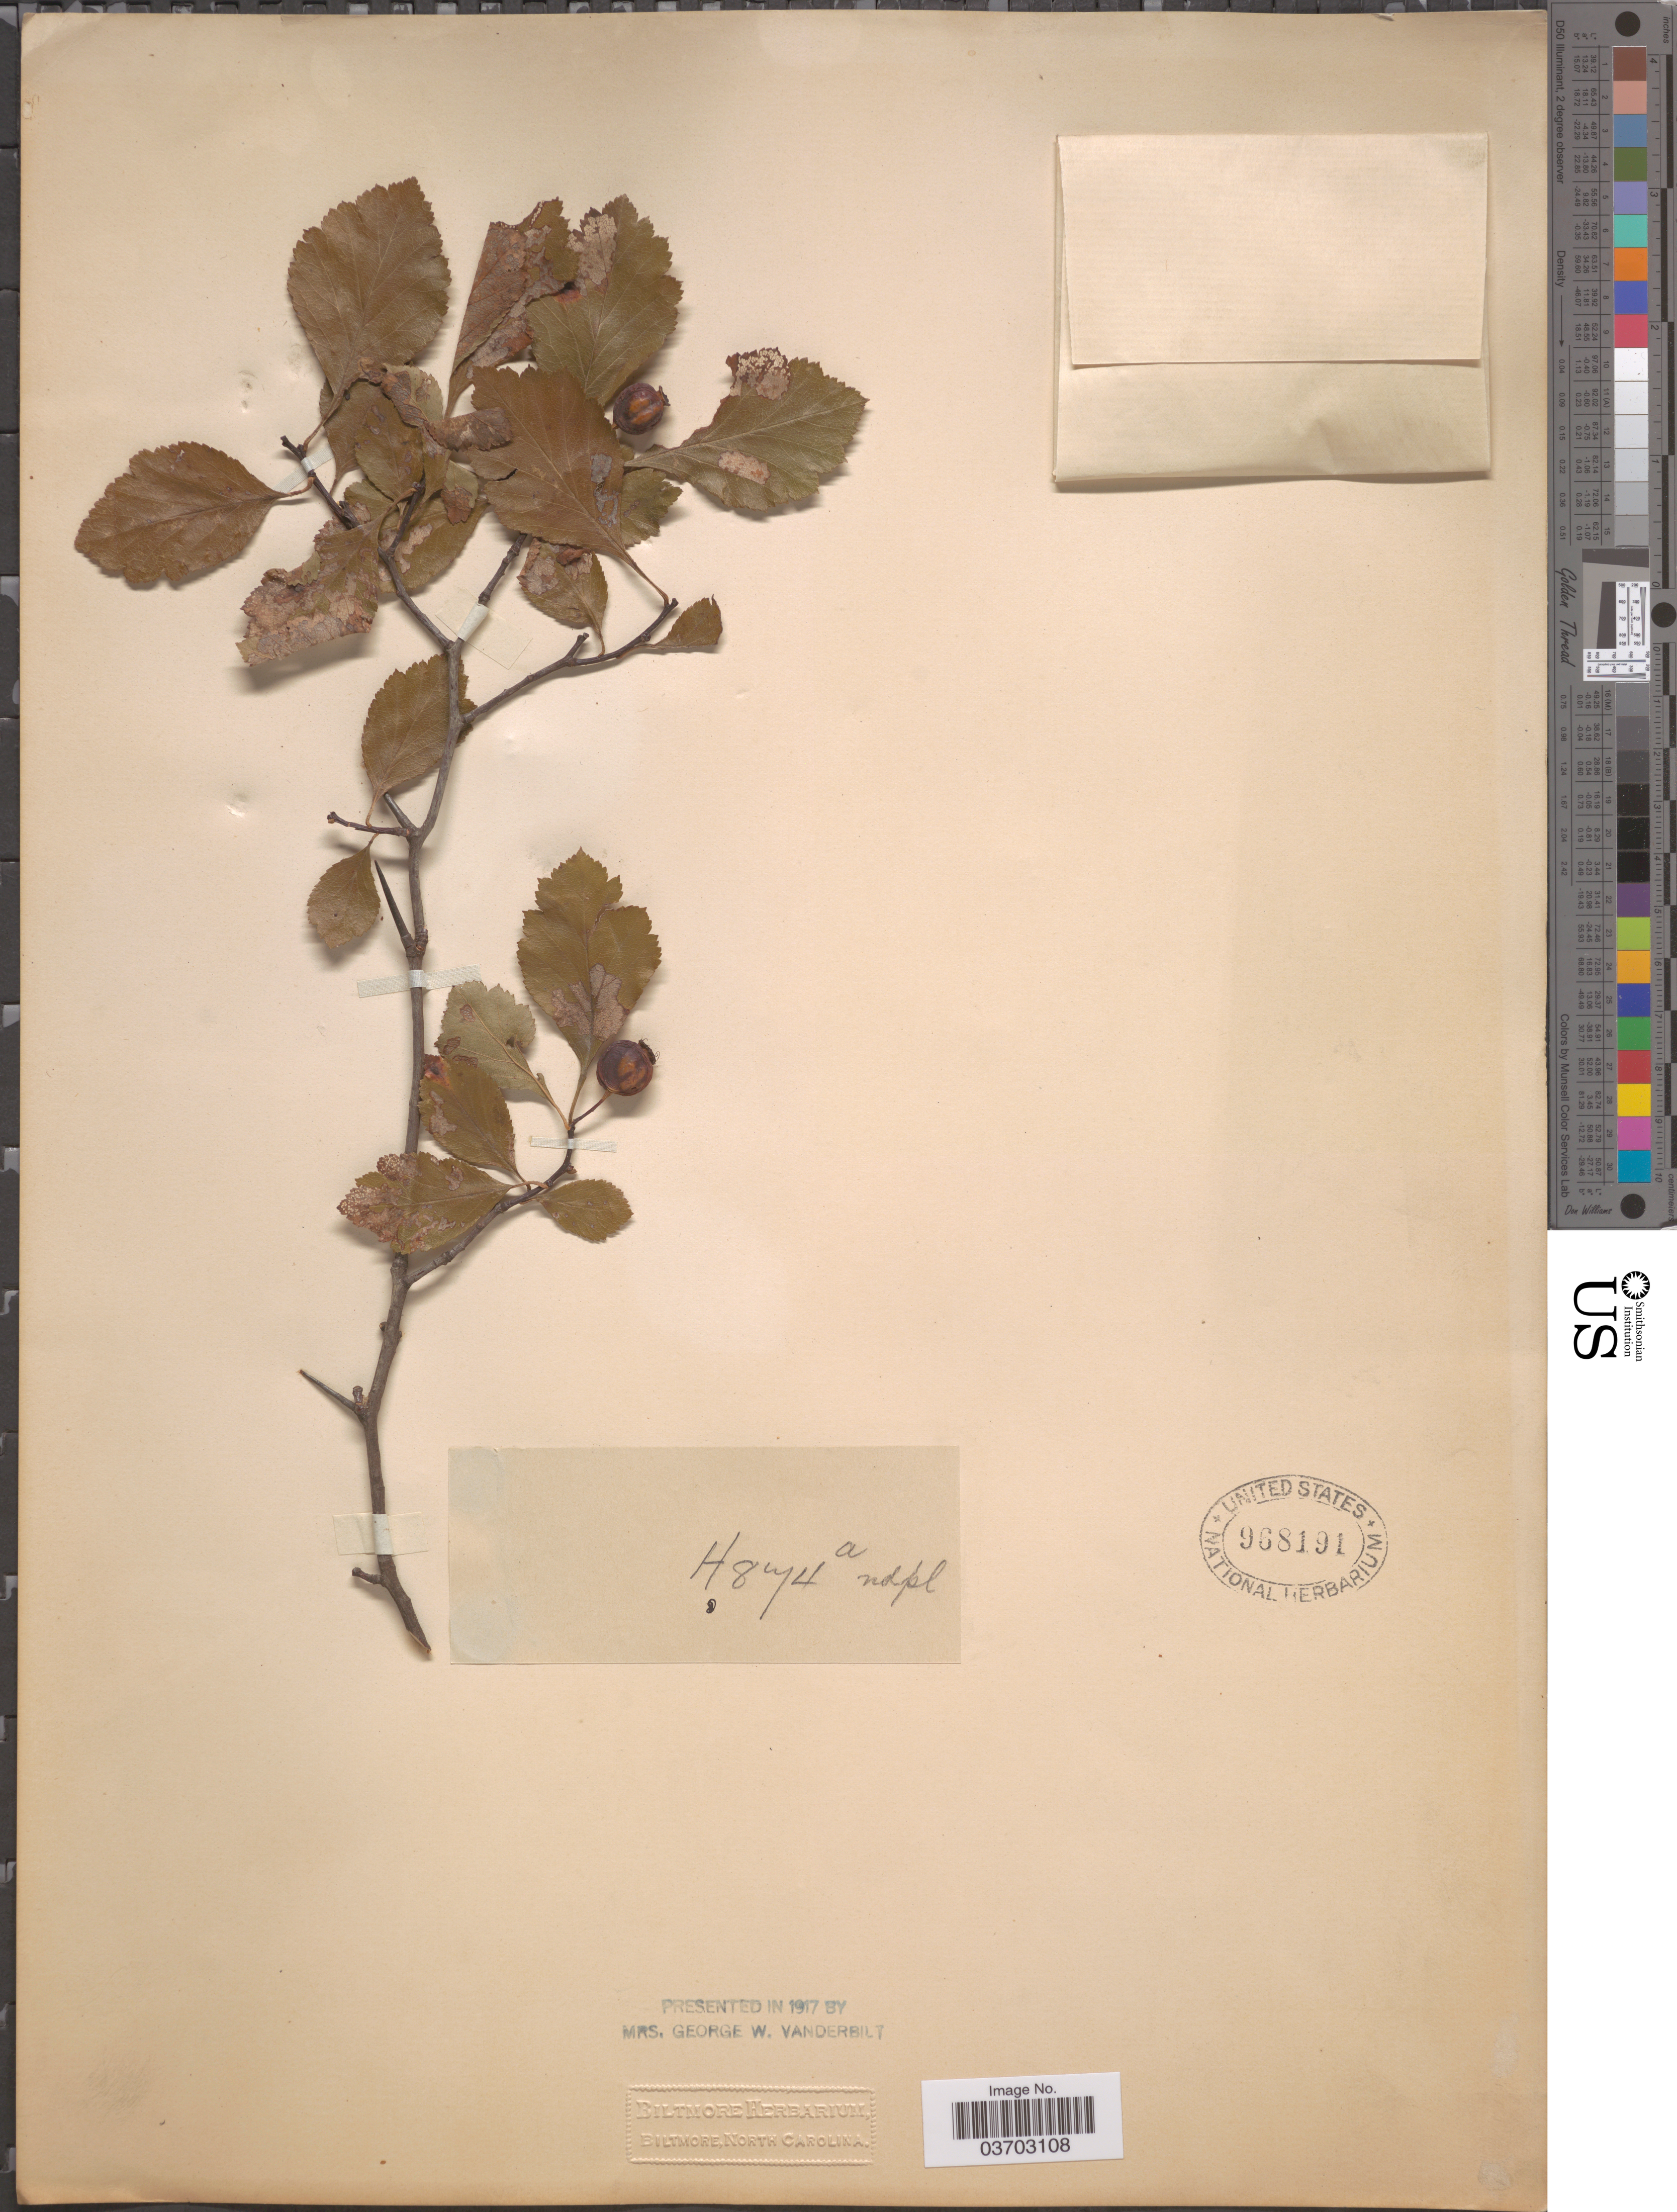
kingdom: Plantae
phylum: Tracheophyta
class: Magnoliopsida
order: Rosales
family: Rosaceae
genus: Crataegus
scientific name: Crataegus sp.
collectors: ex herb. Biltmore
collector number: H874a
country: United States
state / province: North Carolina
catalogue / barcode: US 968191